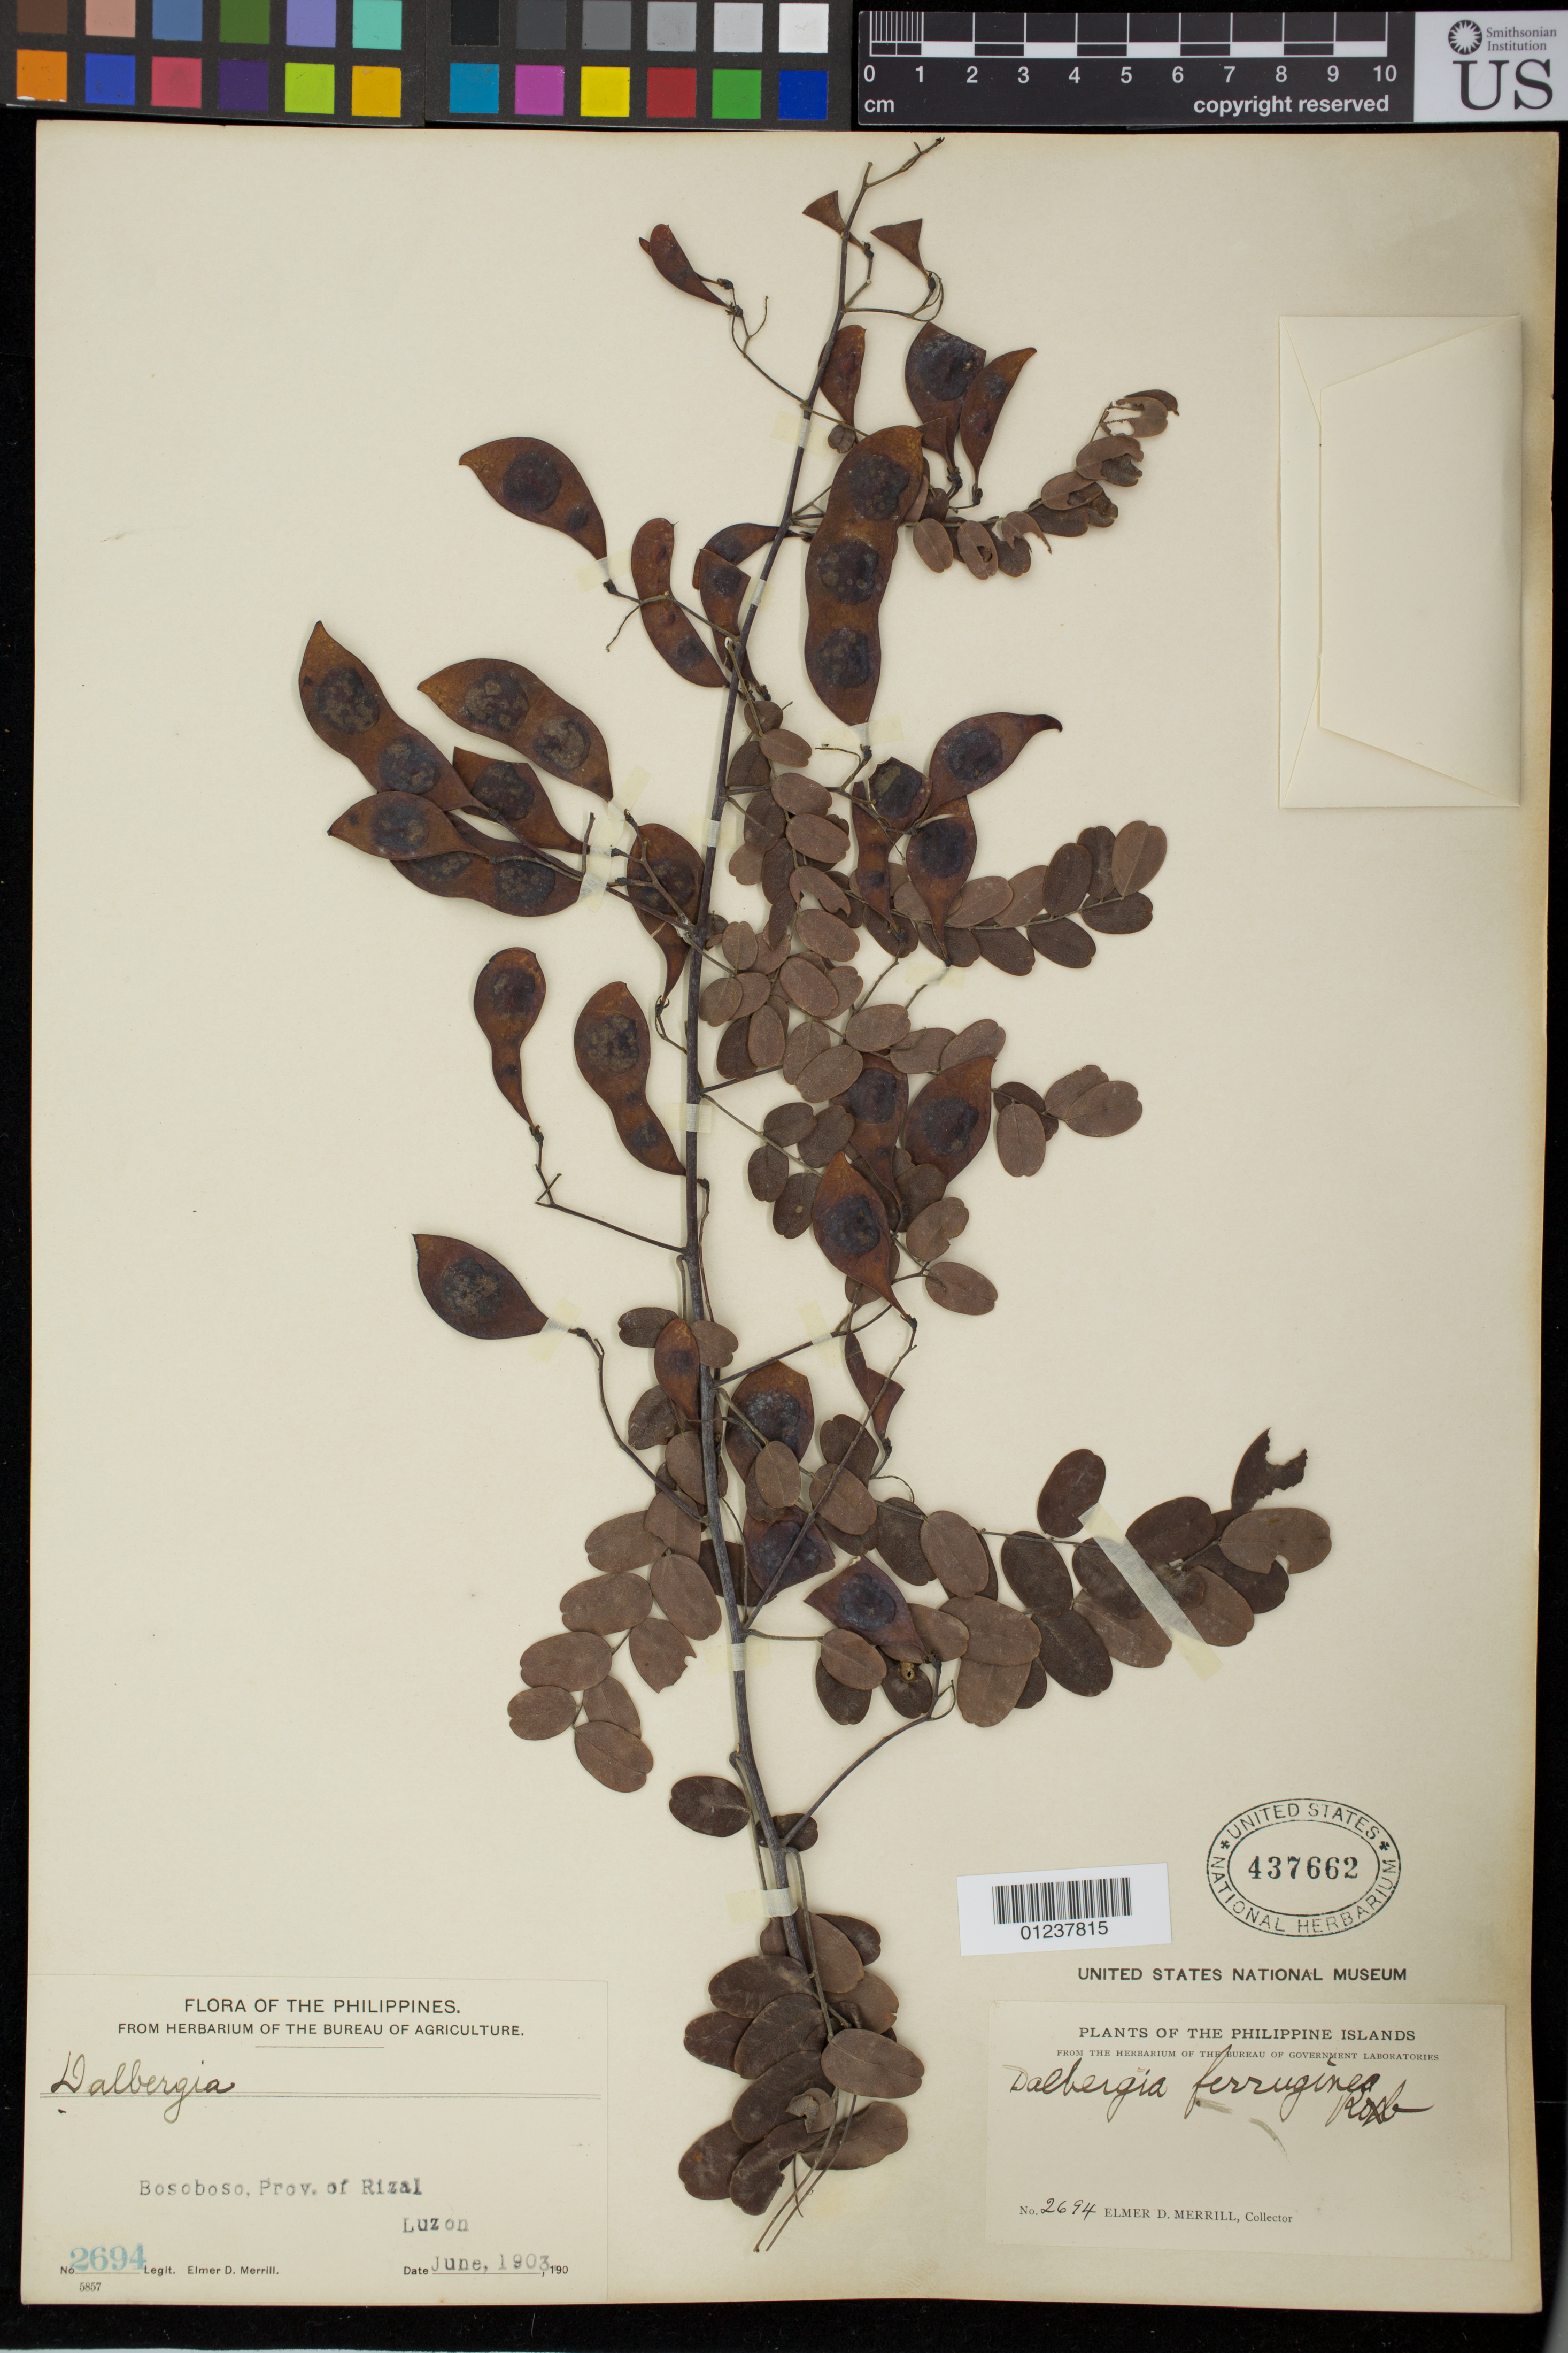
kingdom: Plantae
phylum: Tracheophyta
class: Magnoliopsida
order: Fabales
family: Fabaceae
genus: Dalbergia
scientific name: Dalbergia ferruginea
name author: Roxb.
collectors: E. D. Merrill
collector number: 2694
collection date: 1903-06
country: Philippines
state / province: Calabarzon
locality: Bosoboso, Prov of Rizal, Luzon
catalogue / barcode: US 437662